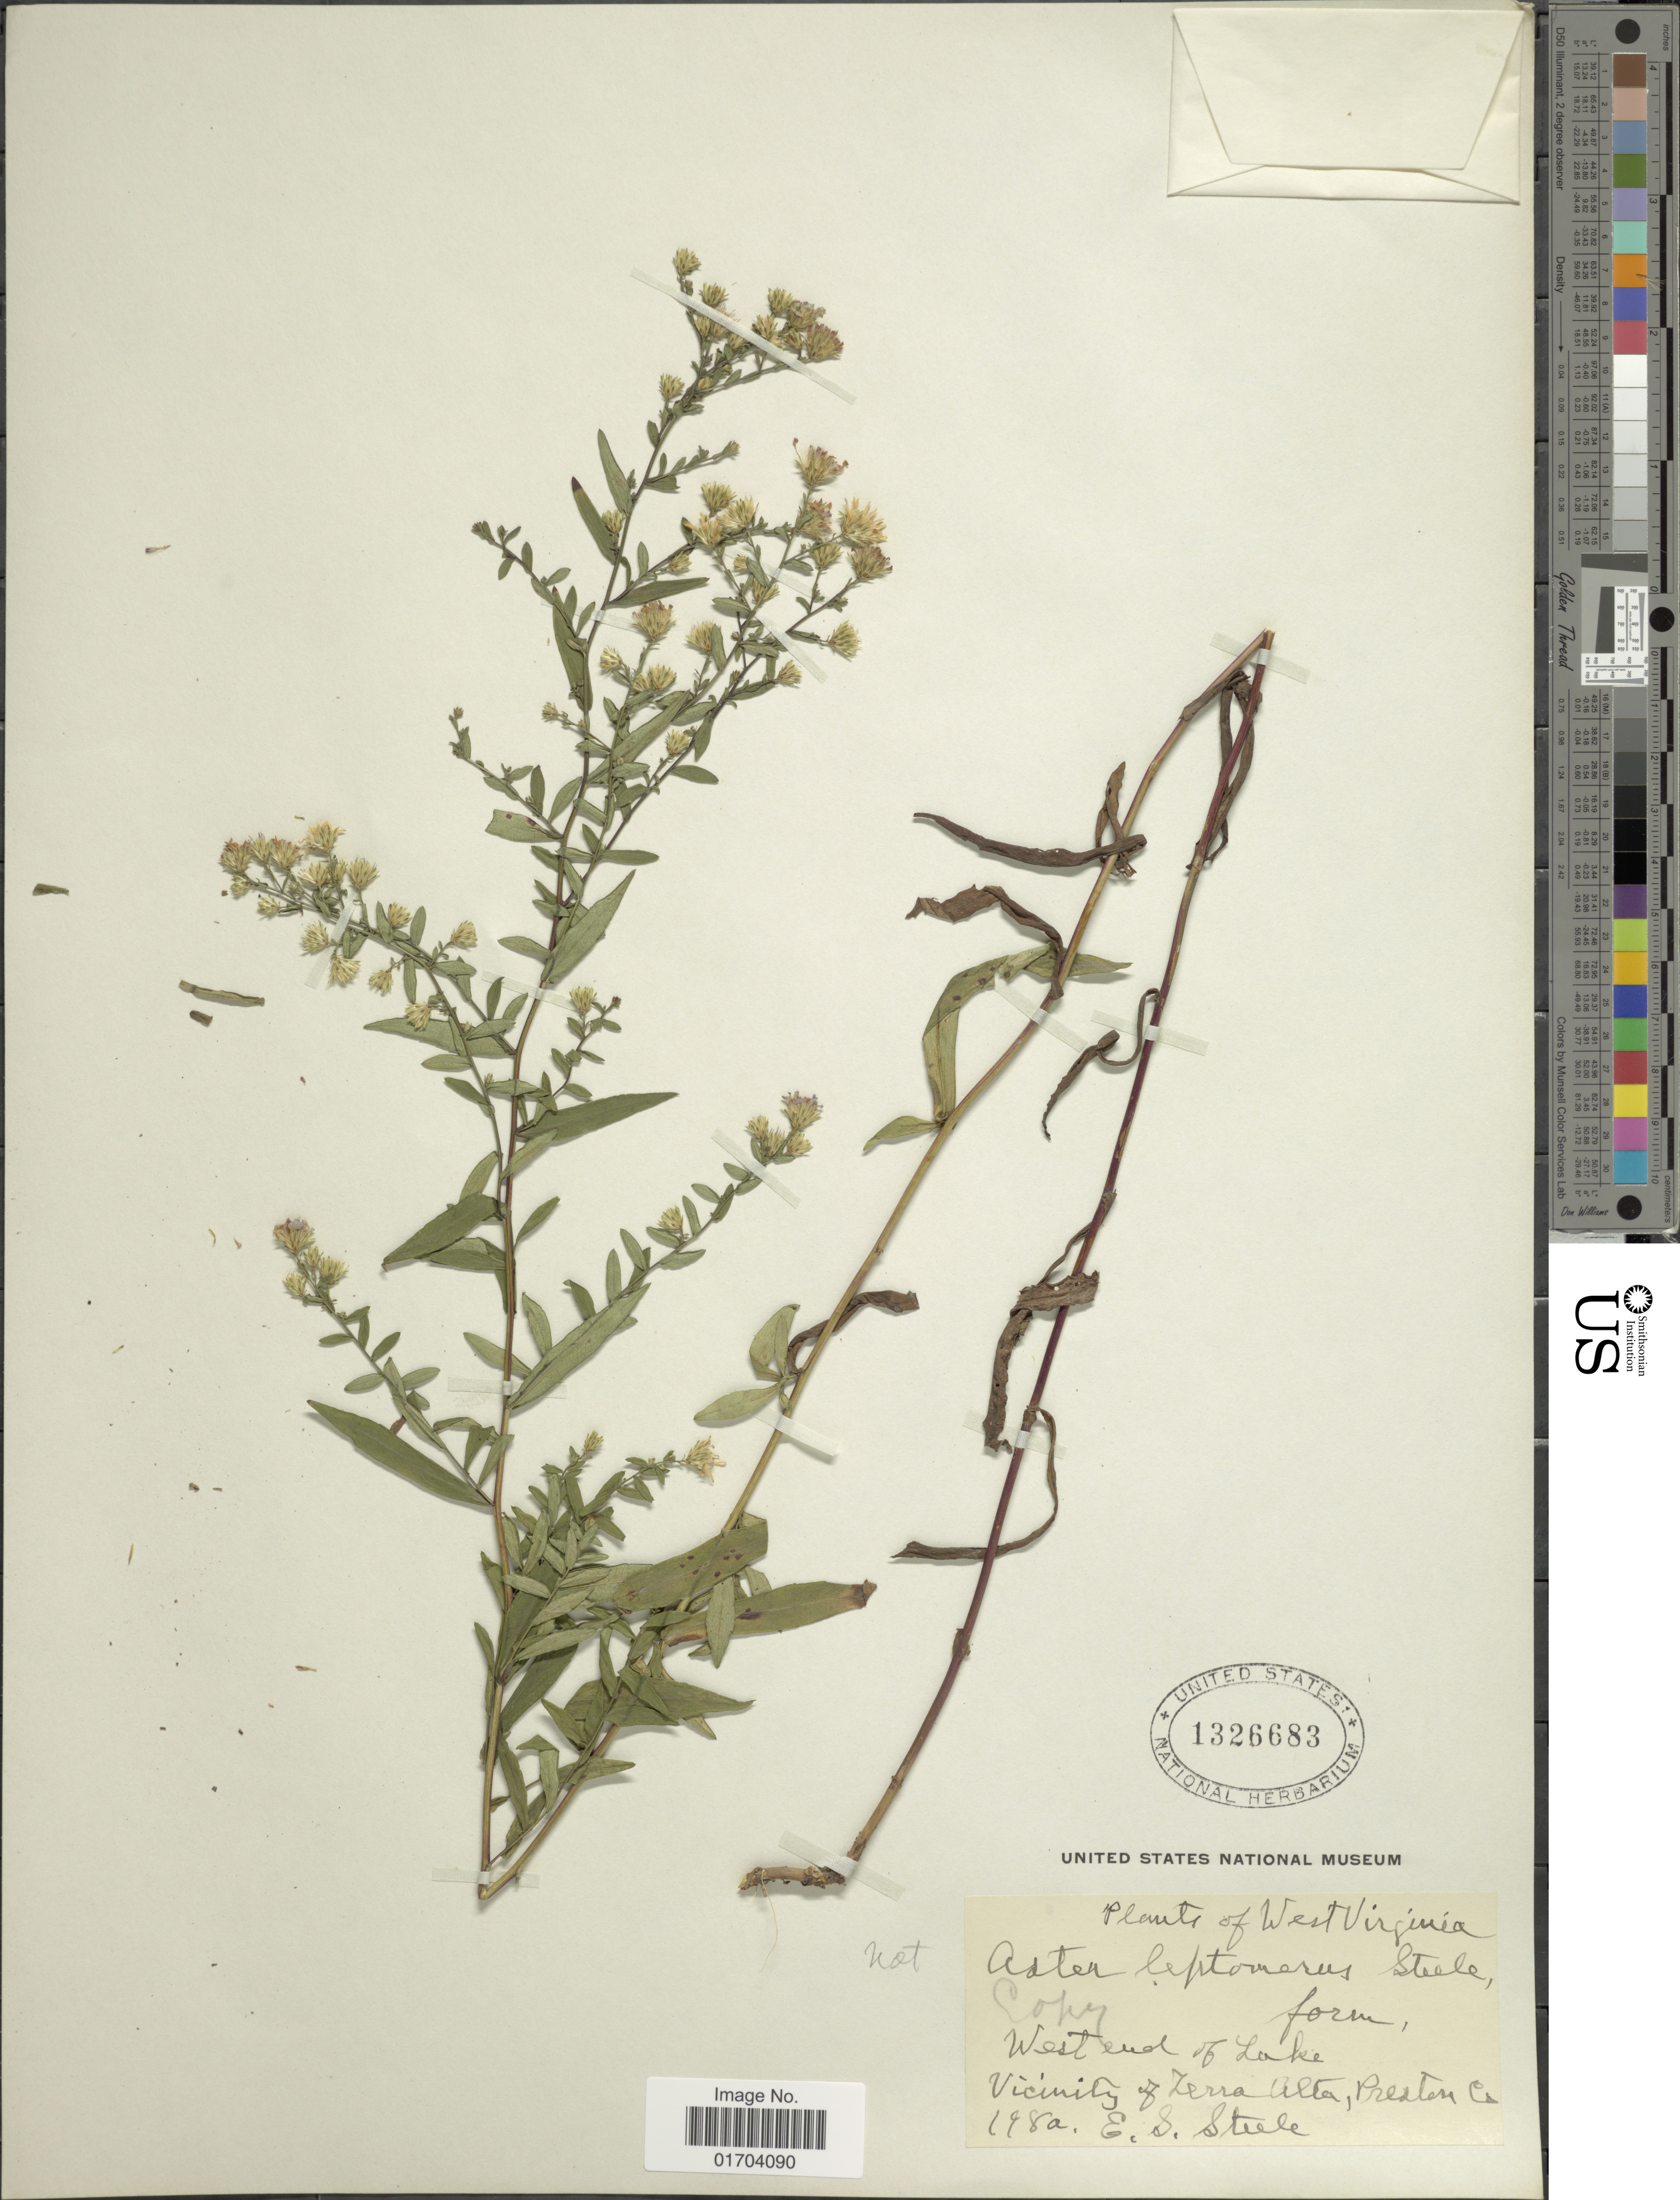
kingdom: Plantae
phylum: Tracheophyta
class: Magnoliopsida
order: Asterales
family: Asteraceae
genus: Aster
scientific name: Aster leptomerus E.S. Steele sp. nov. ined.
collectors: E. Steele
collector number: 198a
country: United States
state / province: West Virginia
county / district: Preston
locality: West en of Lake, Vicinity of Terra Alta, Preston Co.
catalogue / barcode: US 1326683